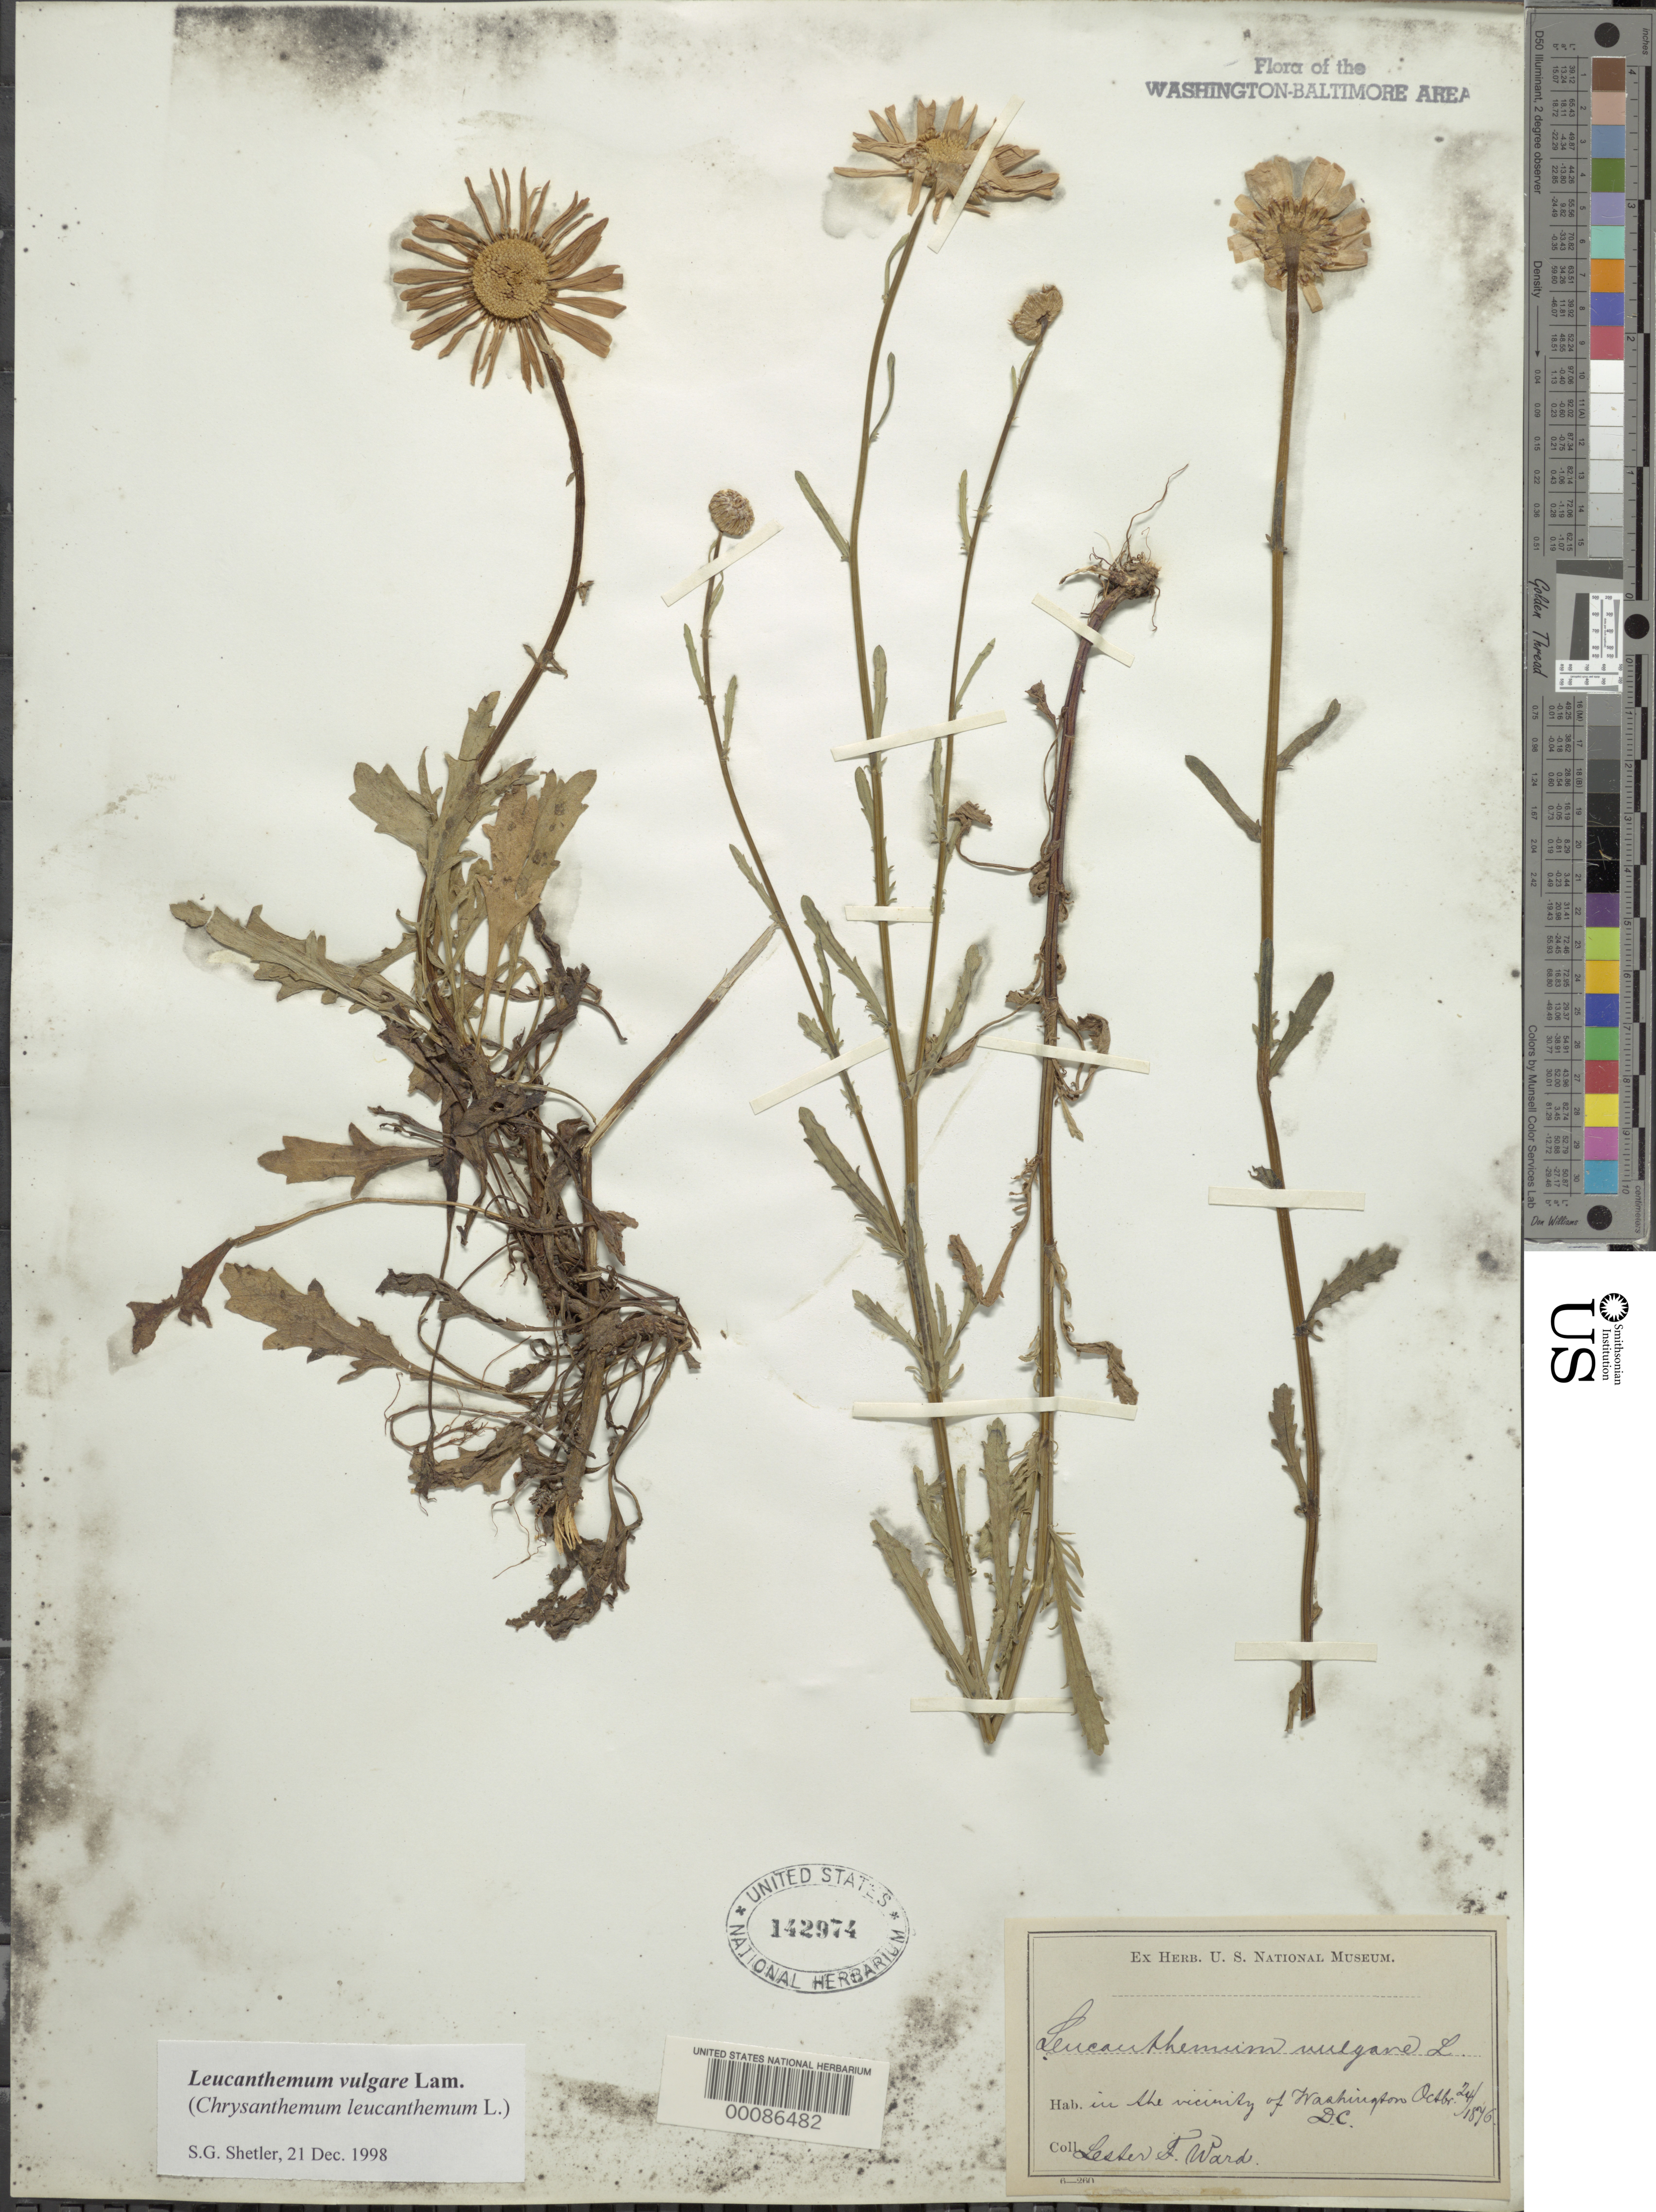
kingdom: Plantae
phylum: Tracheophyta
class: Magnoliopsida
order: Asterales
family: Asteraceae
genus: Leucanthemum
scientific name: Leucanthemum vulgare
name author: Lam.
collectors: L. F. Ward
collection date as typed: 24 Oct 1876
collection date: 1876-10-24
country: United States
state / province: District of Columbia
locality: DC vicinity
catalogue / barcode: US 142974